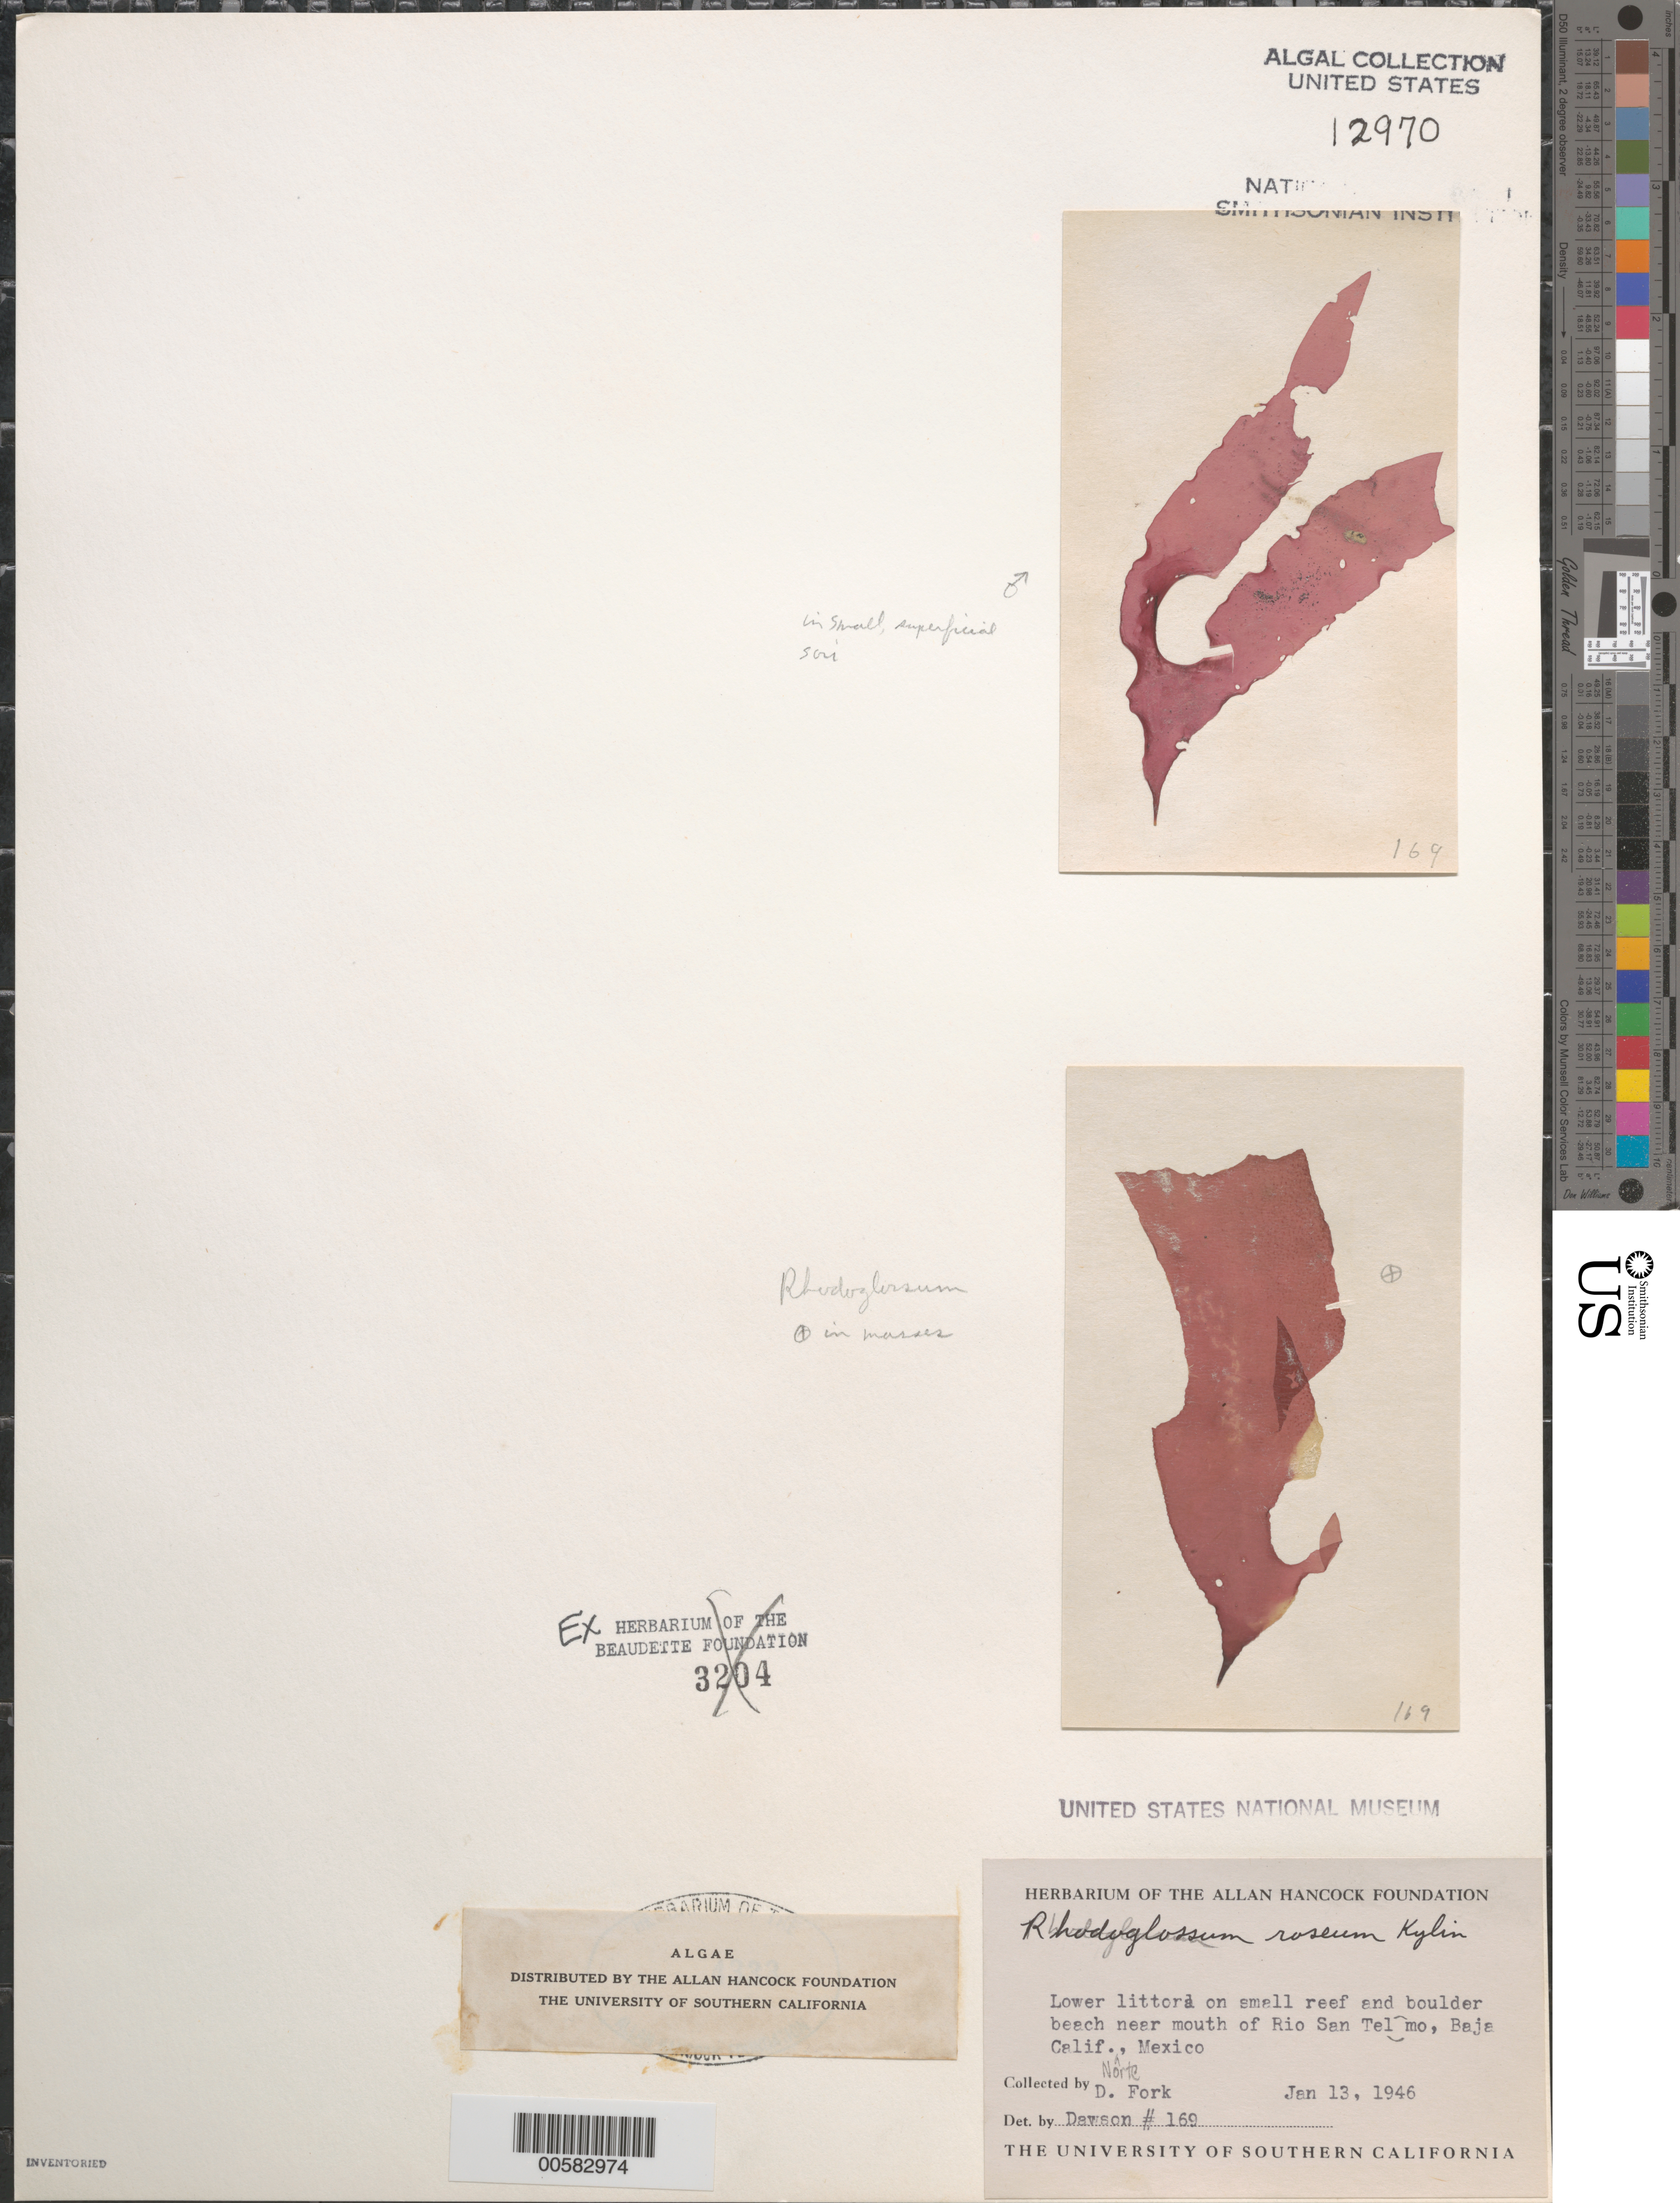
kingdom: Plantae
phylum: Rhodophyta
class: Florideophyceae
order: Gigartinales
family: Gigartinaceae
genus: Mazzaella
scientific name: Mazzaella rosea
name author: (Kylin) Fredericq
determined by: Algae name updating Project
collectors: D. Fork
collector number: EYD 169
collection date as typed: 13 Jan 1946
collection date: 1946-01-13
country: Mexico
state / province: Baja California Norte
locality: Near Rio San Telmo mouth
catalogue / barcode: US 12970